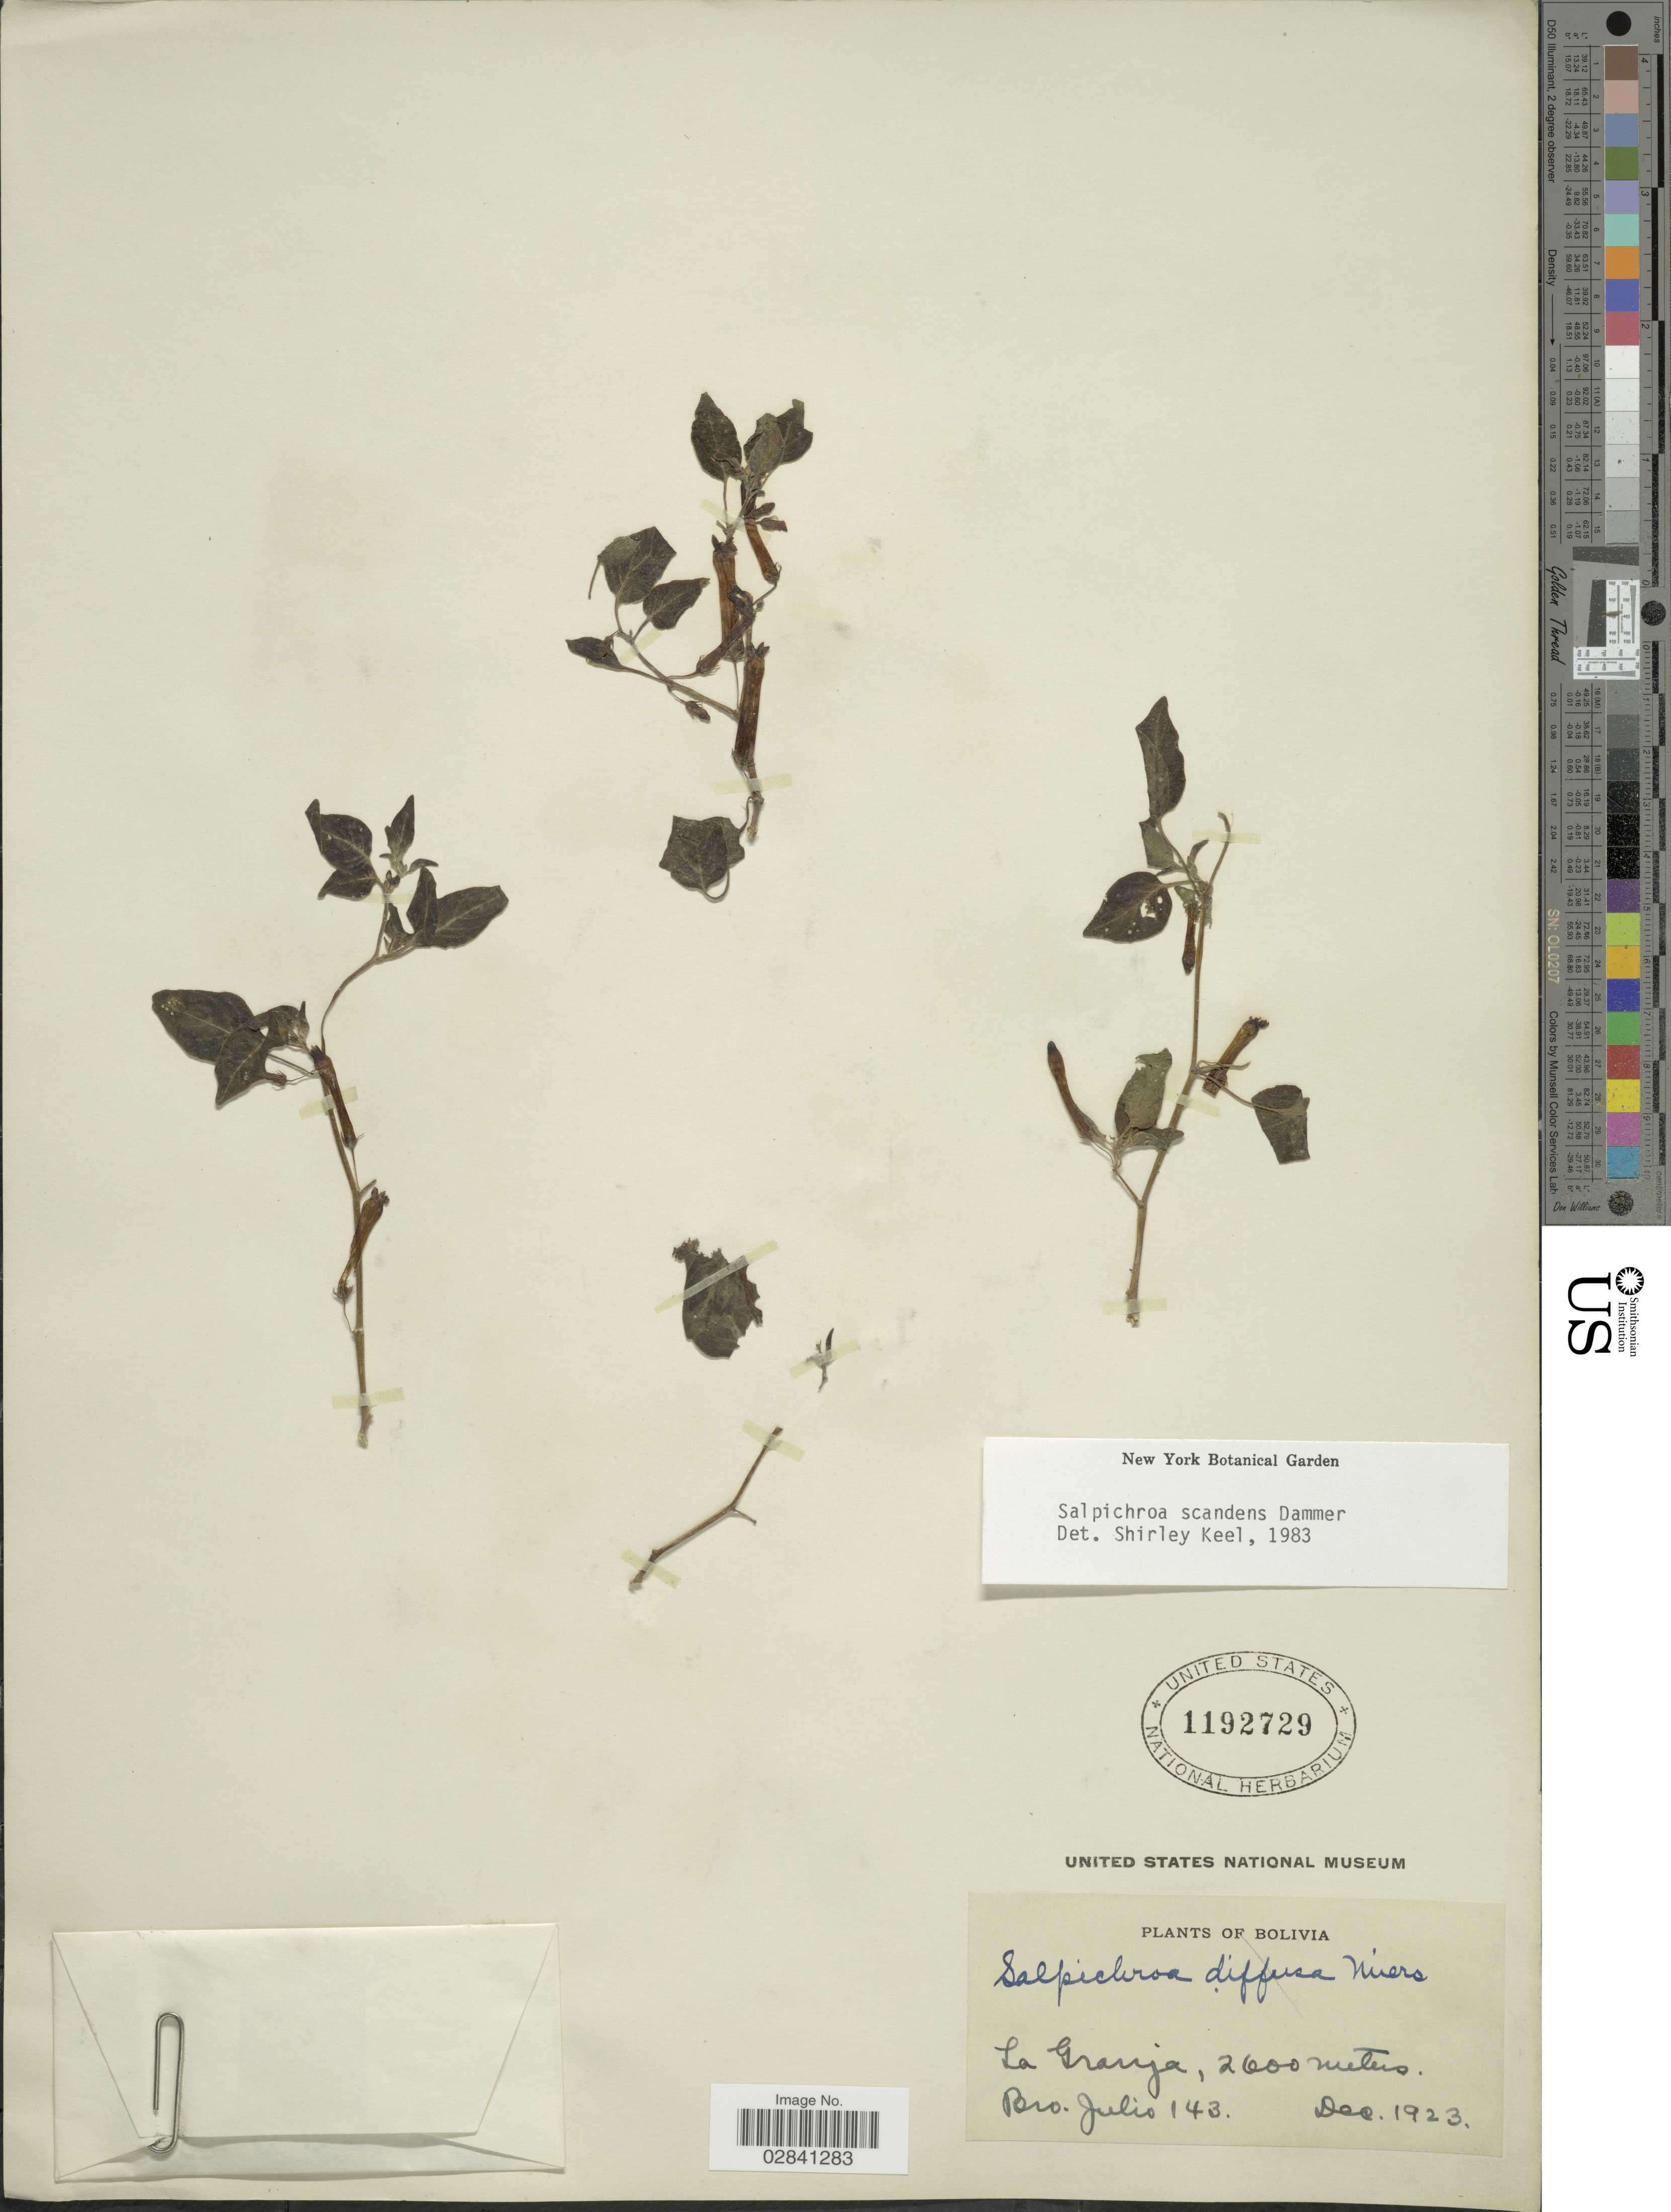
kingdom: Plantae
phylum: Tracheophyta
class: Magnoliopsida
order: Solanales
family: Solanaceae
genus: Salpichroa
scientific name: Salpichroa scandens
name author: Dammer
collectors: Bro. Julio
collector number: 143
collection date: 1923-12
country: Bolivia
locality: La Granja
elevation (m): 2600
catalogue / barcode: US 1192729